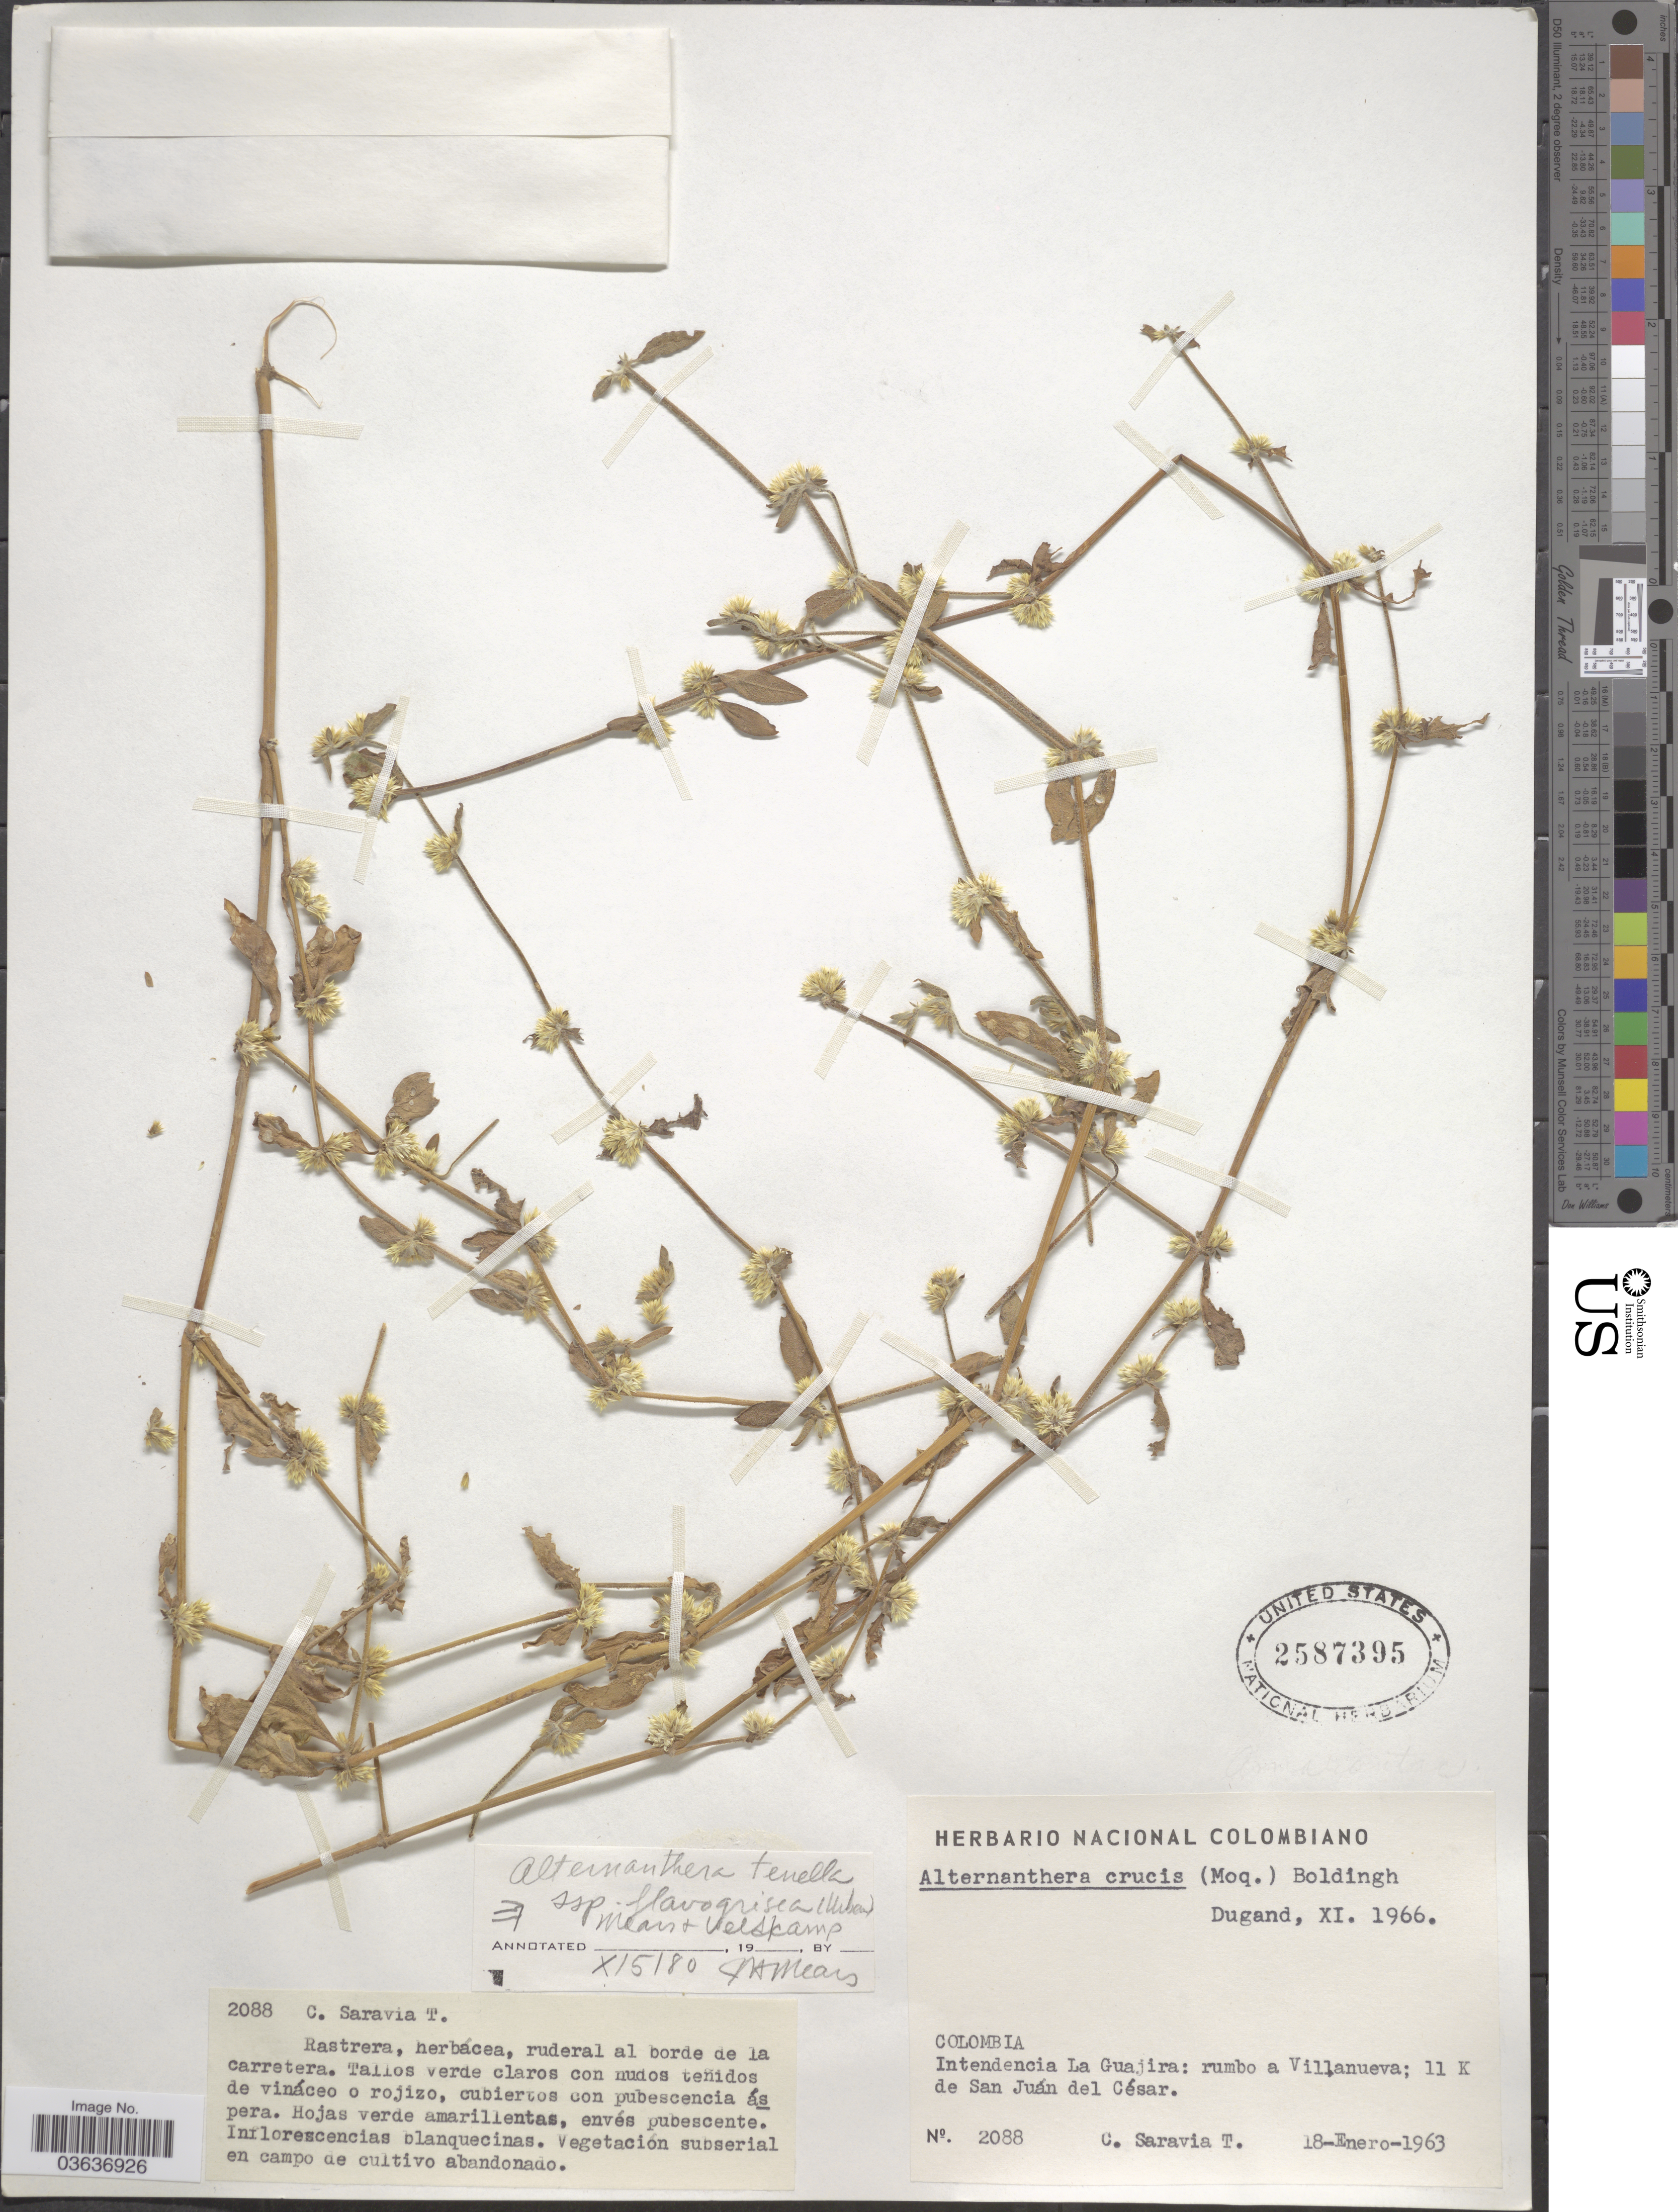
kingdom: Plantae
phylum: Tracheophyta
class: Magnoliopsida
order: Caryophyllales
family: Amaranthaceae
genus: Alternanthera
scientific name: Alternanthera tenella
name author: Colla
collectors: C. Saravia T.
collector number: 2088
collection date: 1963-01-18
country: Colombia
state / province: La Guajira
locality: Intendencia La Guajira: rumbo a Villanueva; 11 K de San Juán del César.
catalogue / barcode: US 2587395